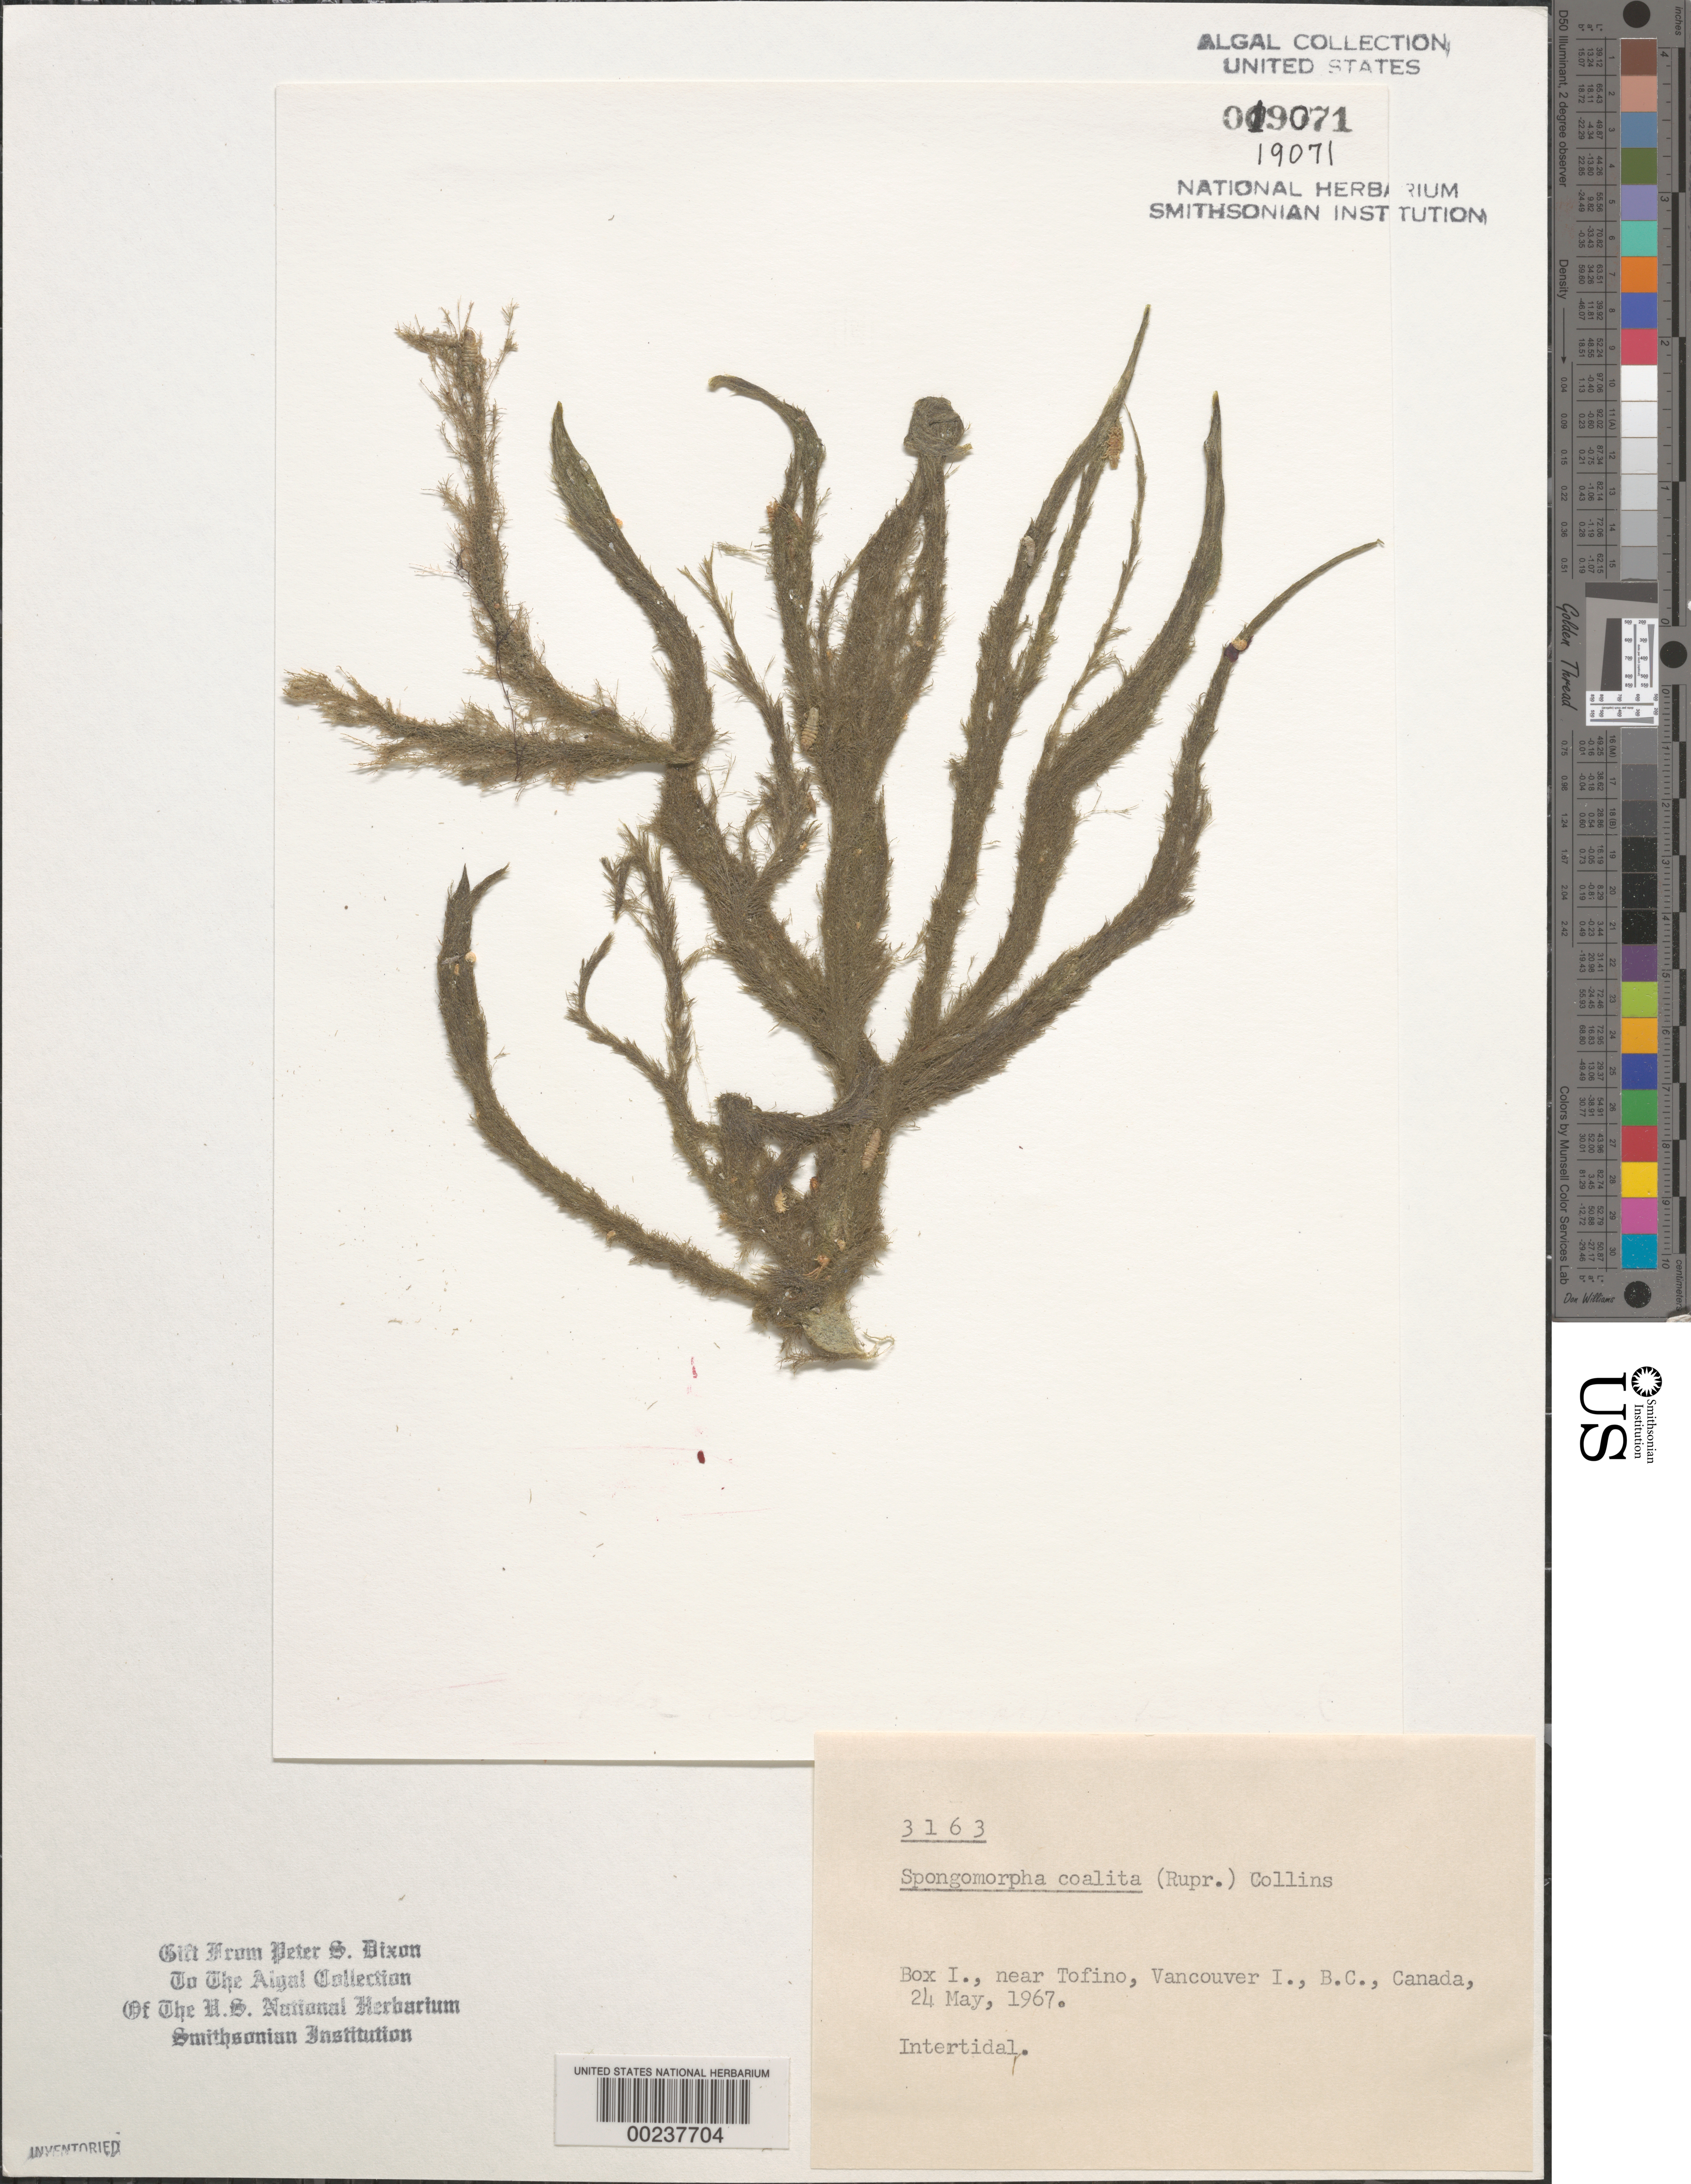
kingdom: Plantae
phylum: Chlorophyta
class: Ulvophyceae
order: Ulotrichales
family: Ulotrichaceae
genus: Acrosiphonia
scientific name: Acrosiphonia coalita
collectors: P. S. Dixon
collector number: PSD 3163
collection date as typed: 24 May 1967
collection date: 1967-05-24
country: Canada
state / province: British Columbia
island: Box Island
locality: Near Ttofino, Vancouver Island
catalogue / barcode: US 19071